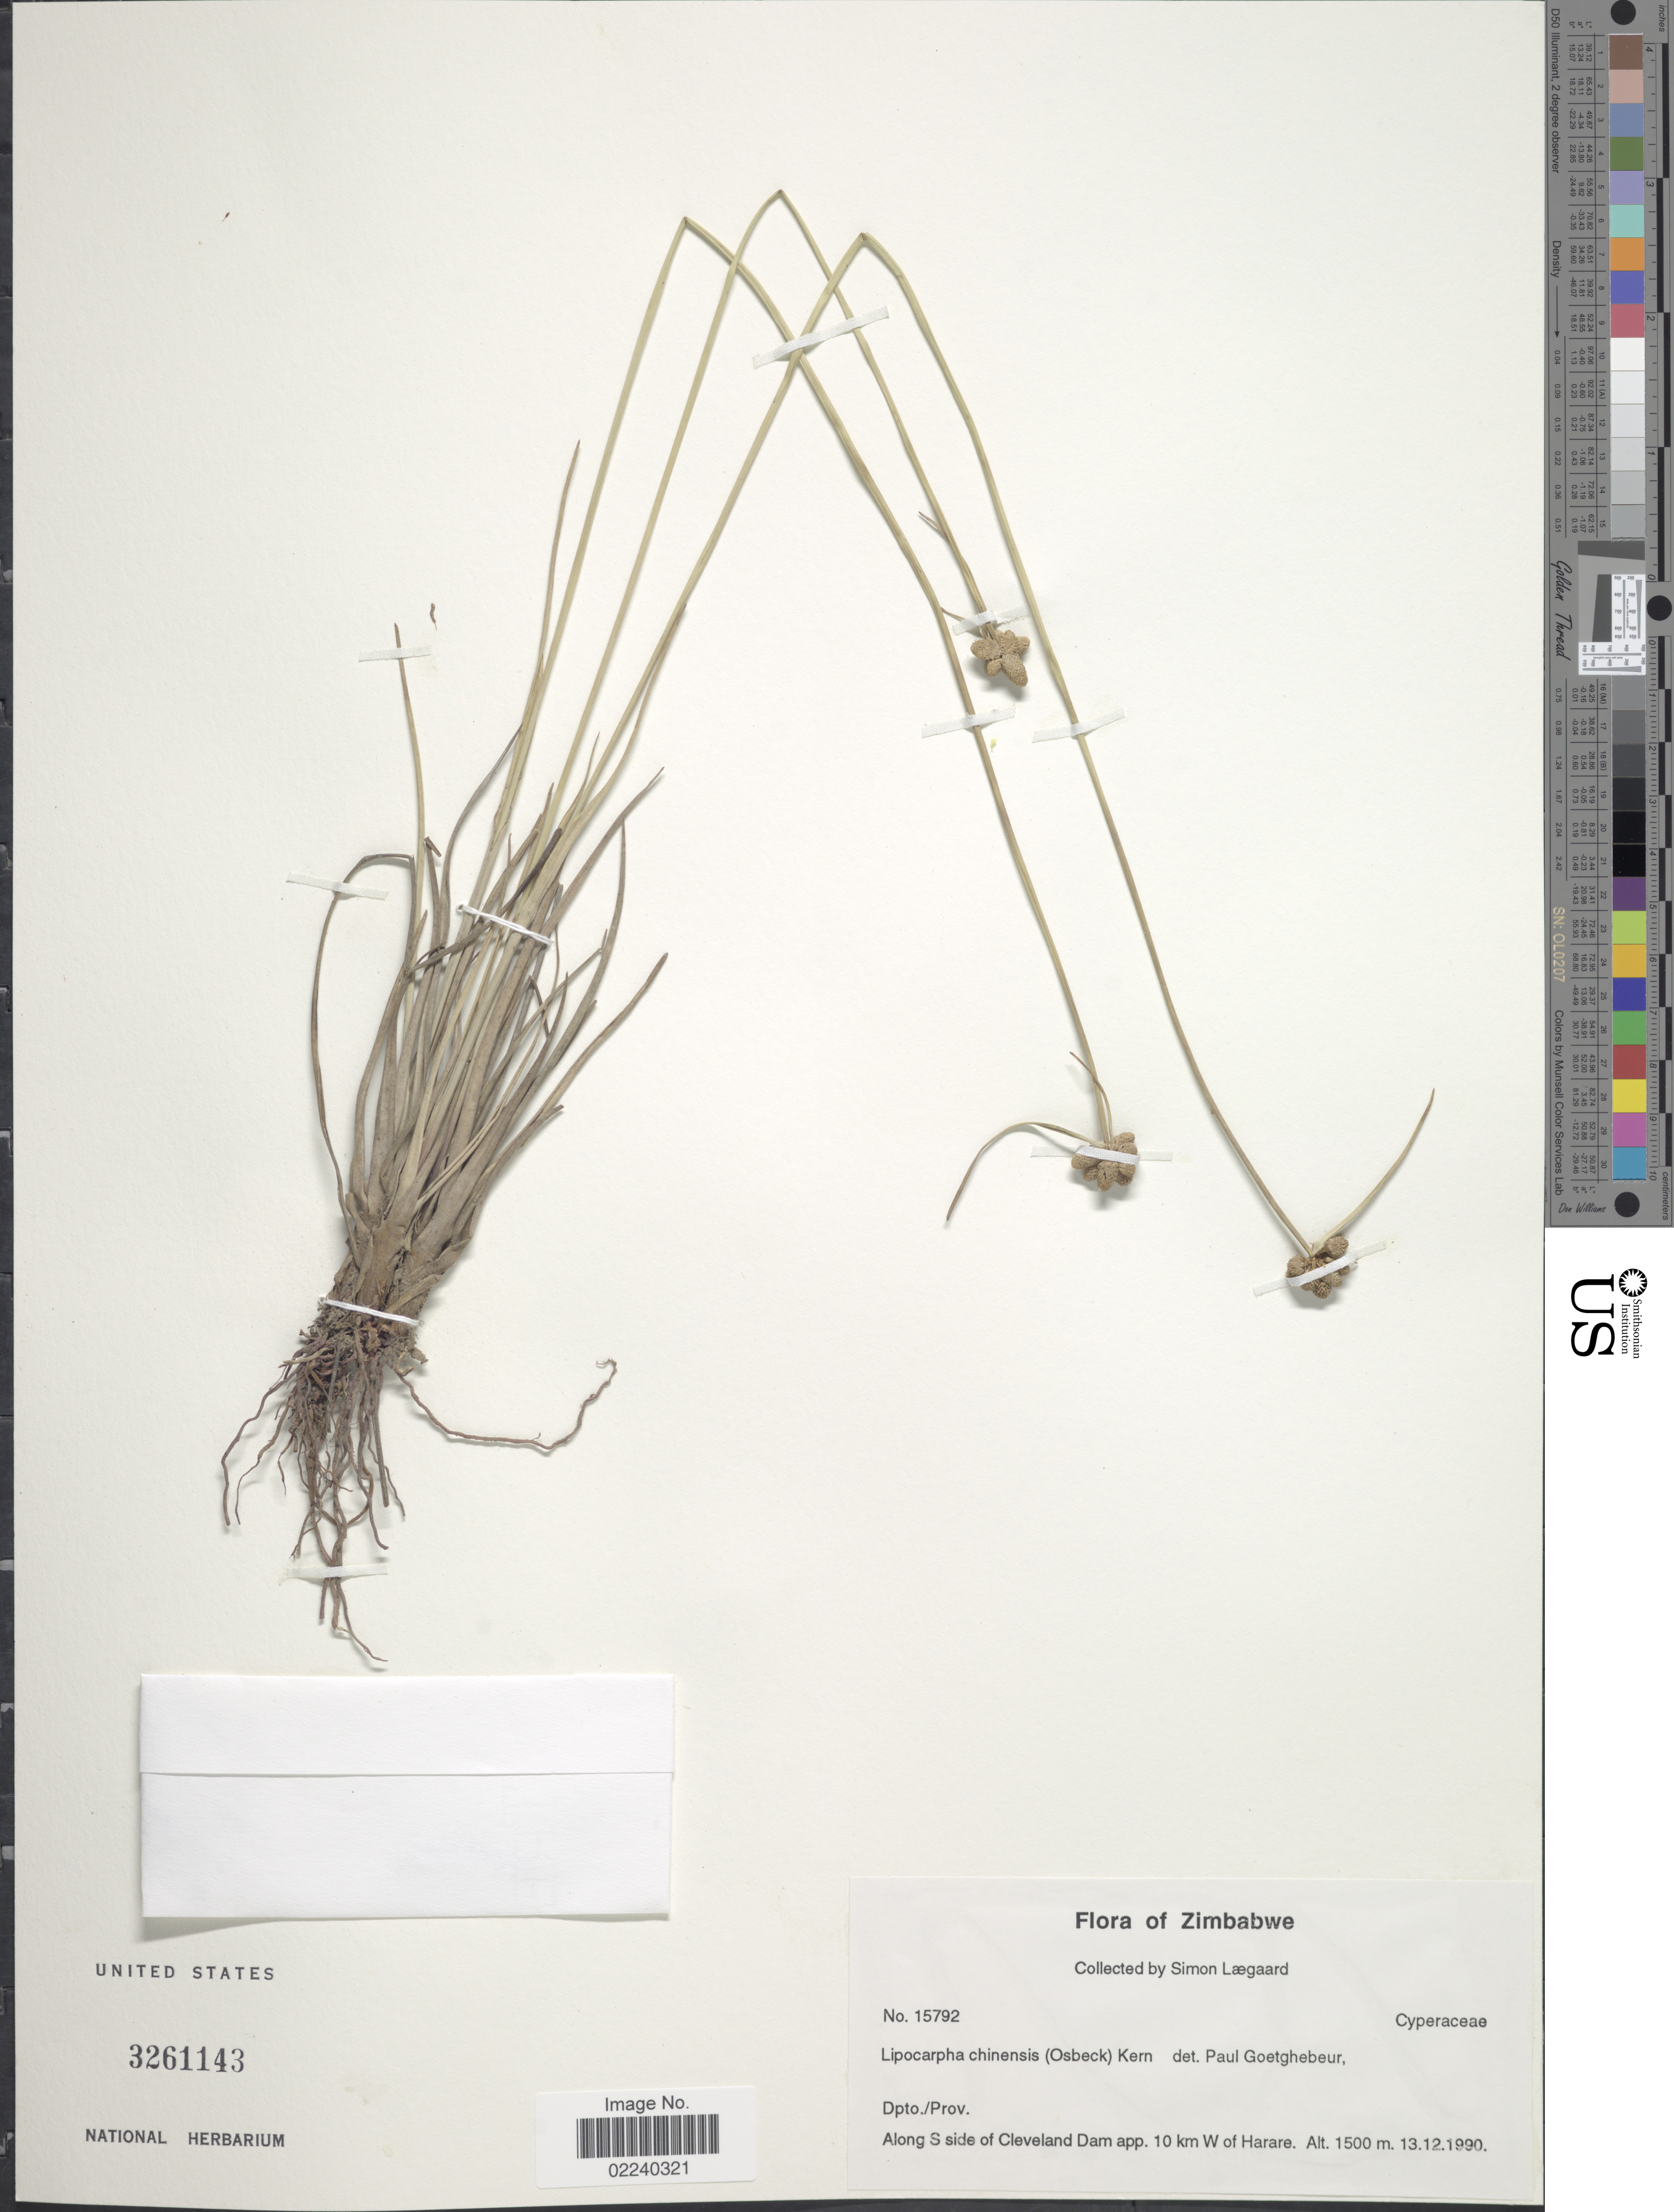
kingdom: Plantae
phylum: Tracheophyta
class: Liliopsida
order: Poales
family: Cyperaceae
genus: Cyperus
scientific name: Cyperus albescens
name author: (Steud.) Larridon & Govaerts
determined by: Strong, M. T., (US), Smithsonian Institution - National Museum of Natural History (UNITED STATES)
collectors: S. Lægaard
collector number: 15792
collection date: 1990-12-13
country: Zimbabwe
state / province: Harare (city)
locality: Along S side of Cleveland Dam app. 10 km. W of Harare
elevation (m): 1500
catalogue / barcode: US 3261143